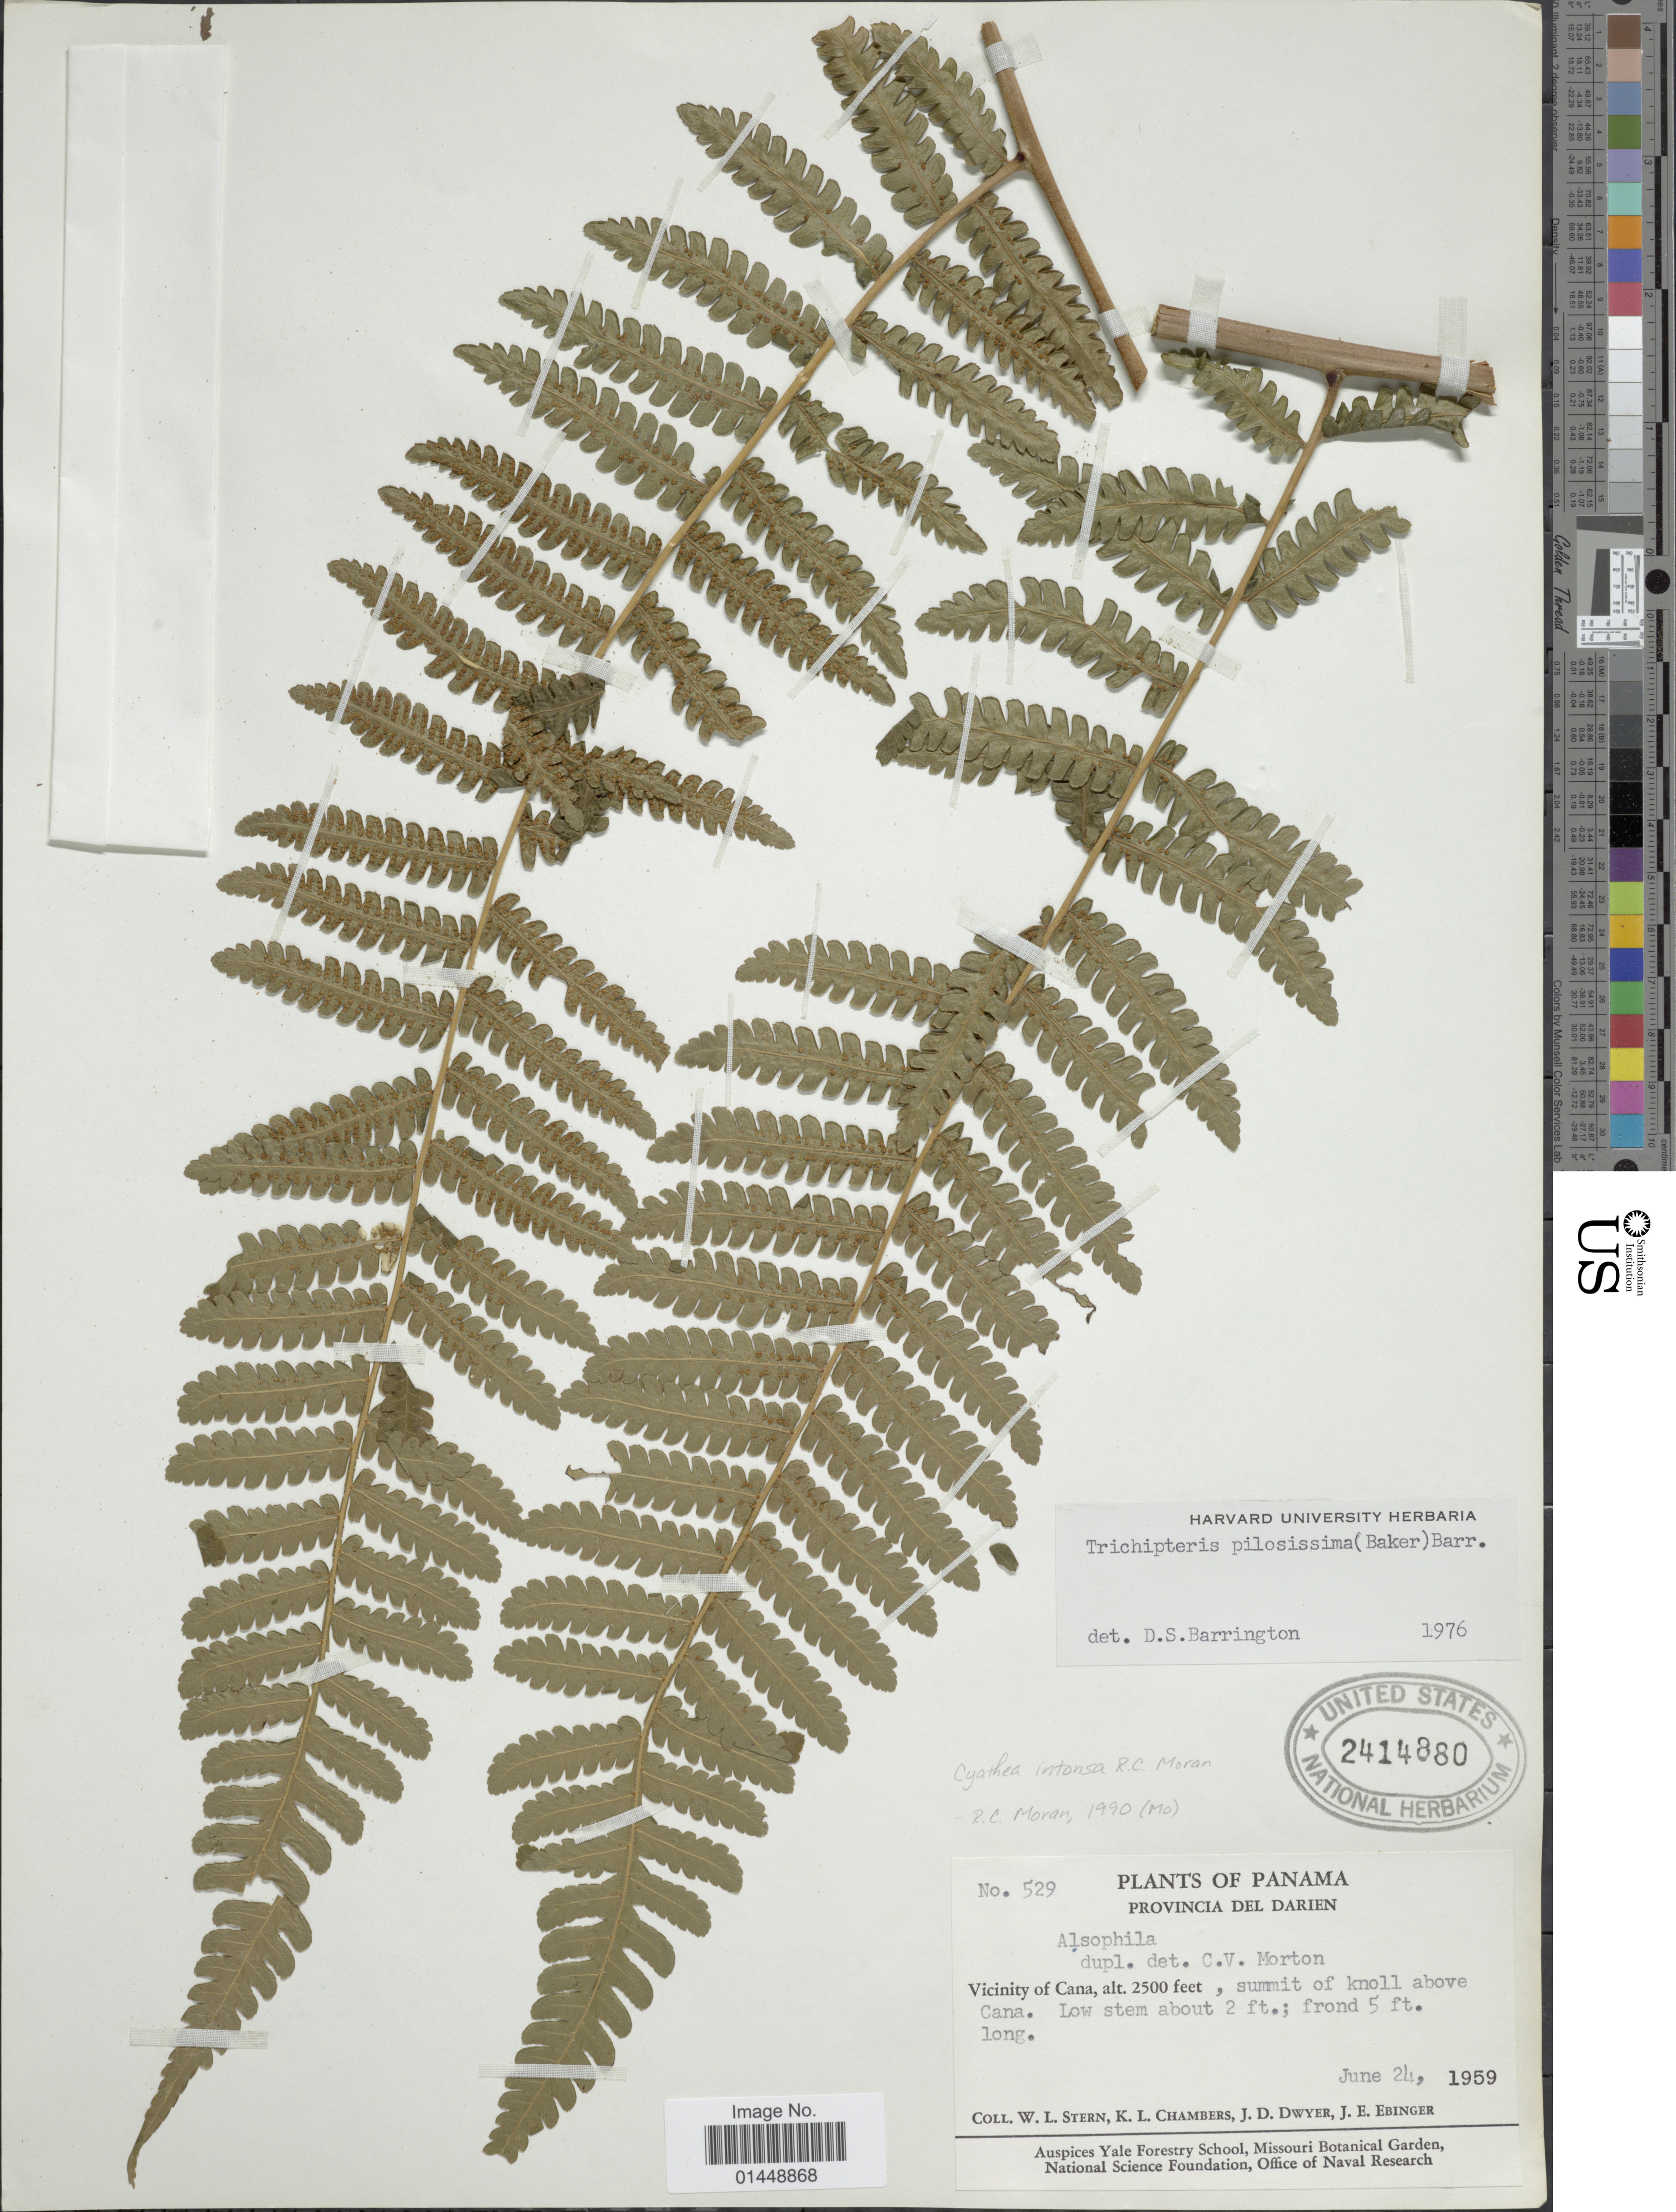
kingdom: Plantae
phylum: Tracheophyta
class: Polypodiopsida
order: Cyatheales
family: Cyatheaceae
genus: Cyathea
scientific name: Cyathea intonsa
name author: Moran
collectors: W. L. Stern, K. Chambers, J. D. Dwyer & J. Ebinger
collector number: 529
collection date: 1959-06-24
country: Panama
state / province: Darién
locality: Provincia del Darien. Vicinity of Cana, summit of knoll above Cana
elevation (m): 762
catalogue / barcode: US 2414880